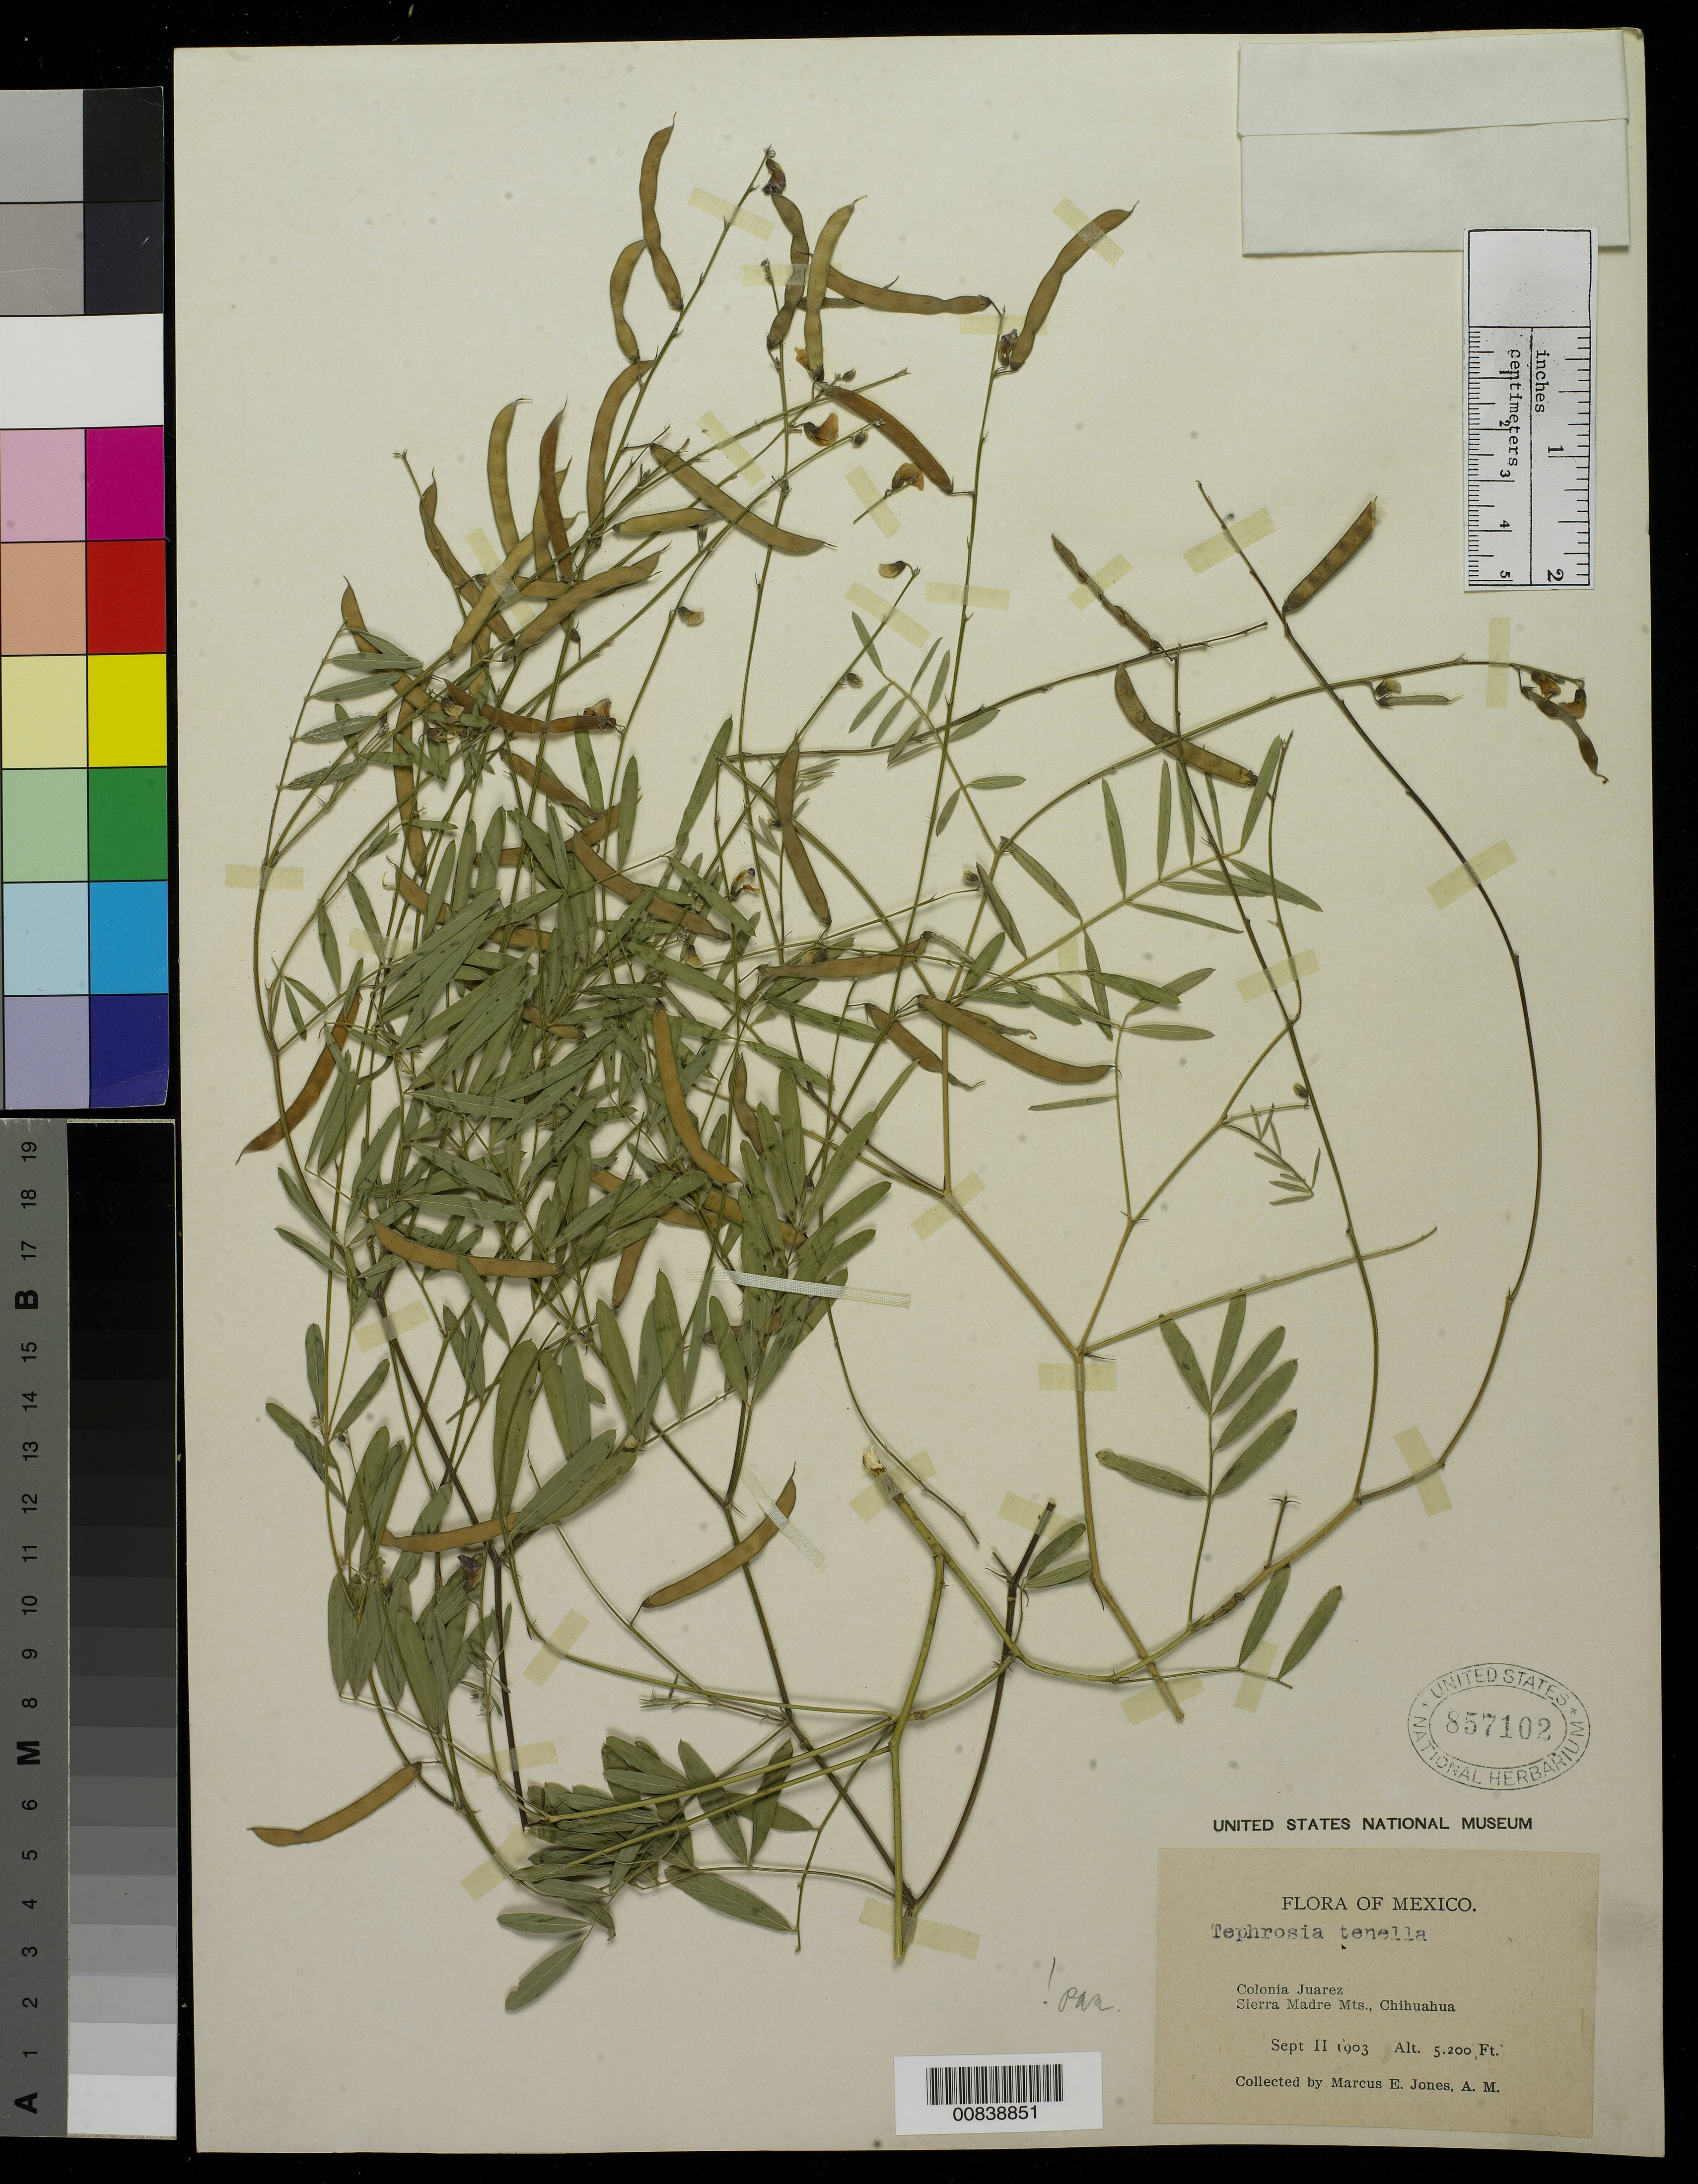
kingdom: Plantae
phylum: Tracheophyta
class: Magnoliopsida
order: Fabales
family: Fabaceae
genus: Tephrosia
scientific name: Tephrosia tenella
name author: A. Gray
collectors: M. E. Jones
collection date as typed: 11 Sep 1903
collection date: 1903-09-11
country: Mexico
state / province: Chihuahua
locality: Colonia Juárez, Sierra Madre Mts., Chihuahua.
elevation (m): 1585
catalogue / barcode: US 857102